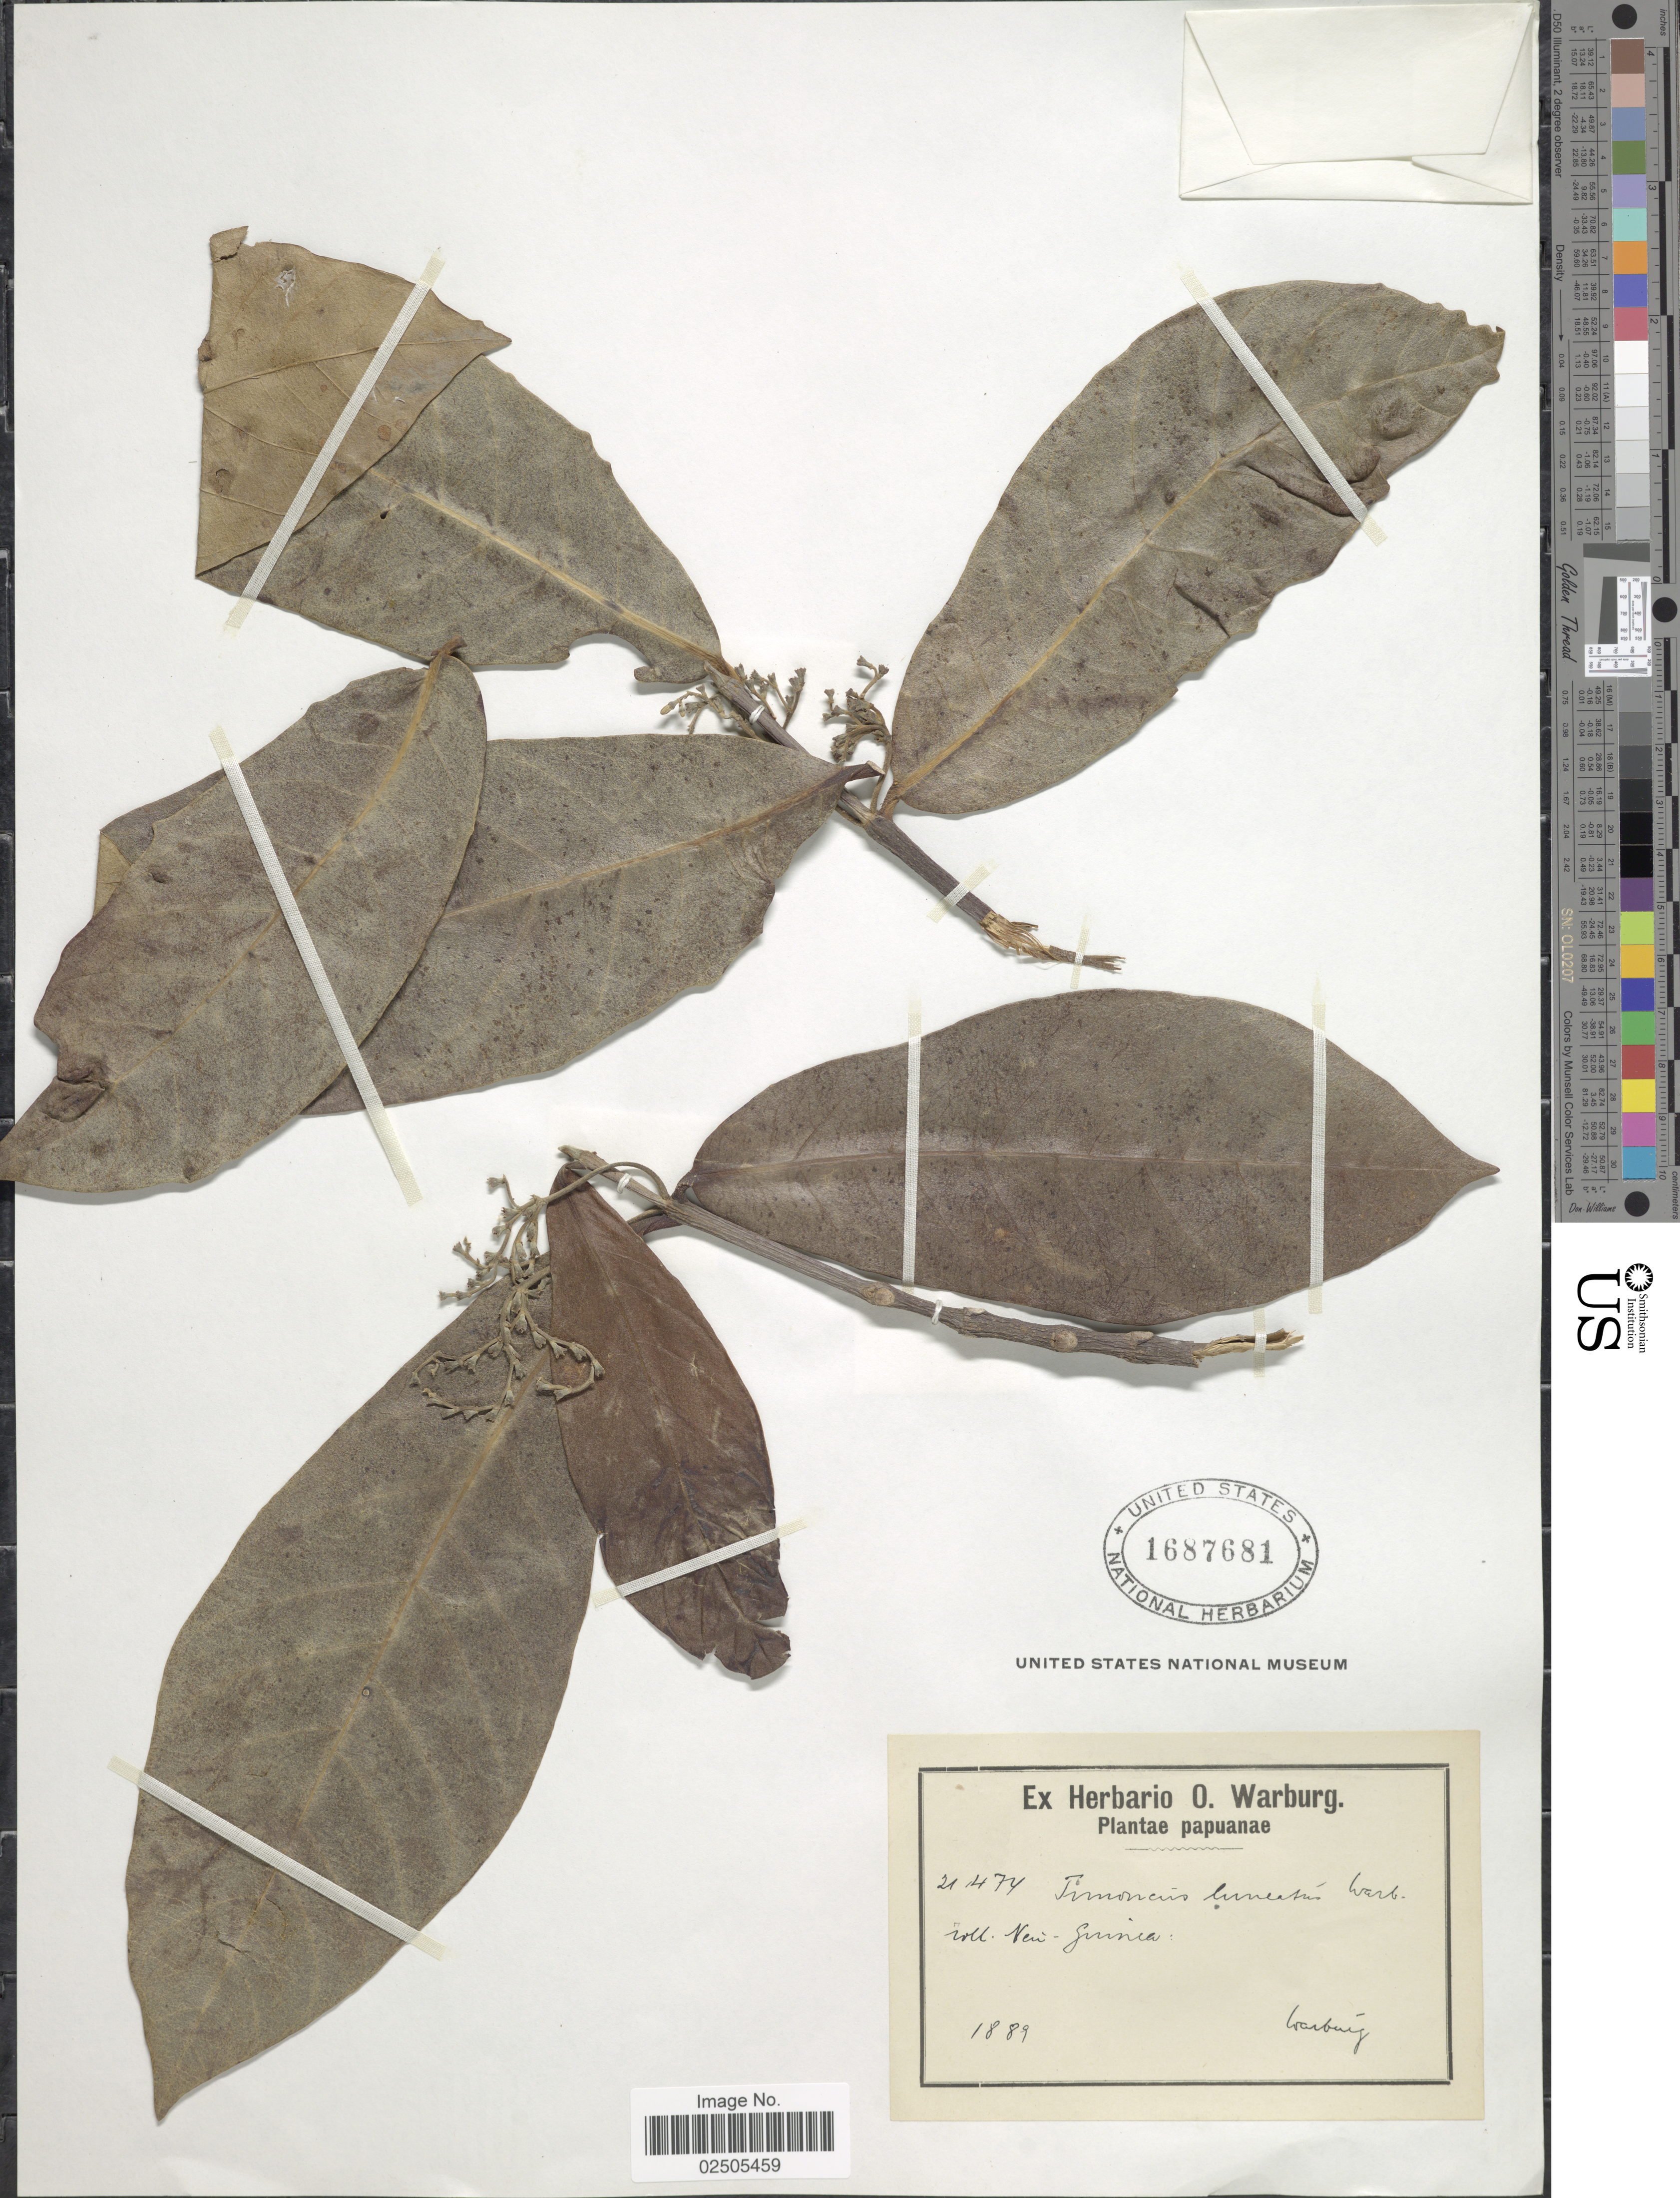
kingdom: Plantae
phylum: Tracheophyta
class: Magnoliopsida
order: Gentianales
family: Rubiaceae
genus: Timonius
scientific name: Timonius cuneatus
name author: Warb.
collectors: O. Warburg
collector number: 21474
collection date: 1889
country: Papua New Guinea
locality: Papuanae, New Guinea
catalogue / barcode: US 1687681